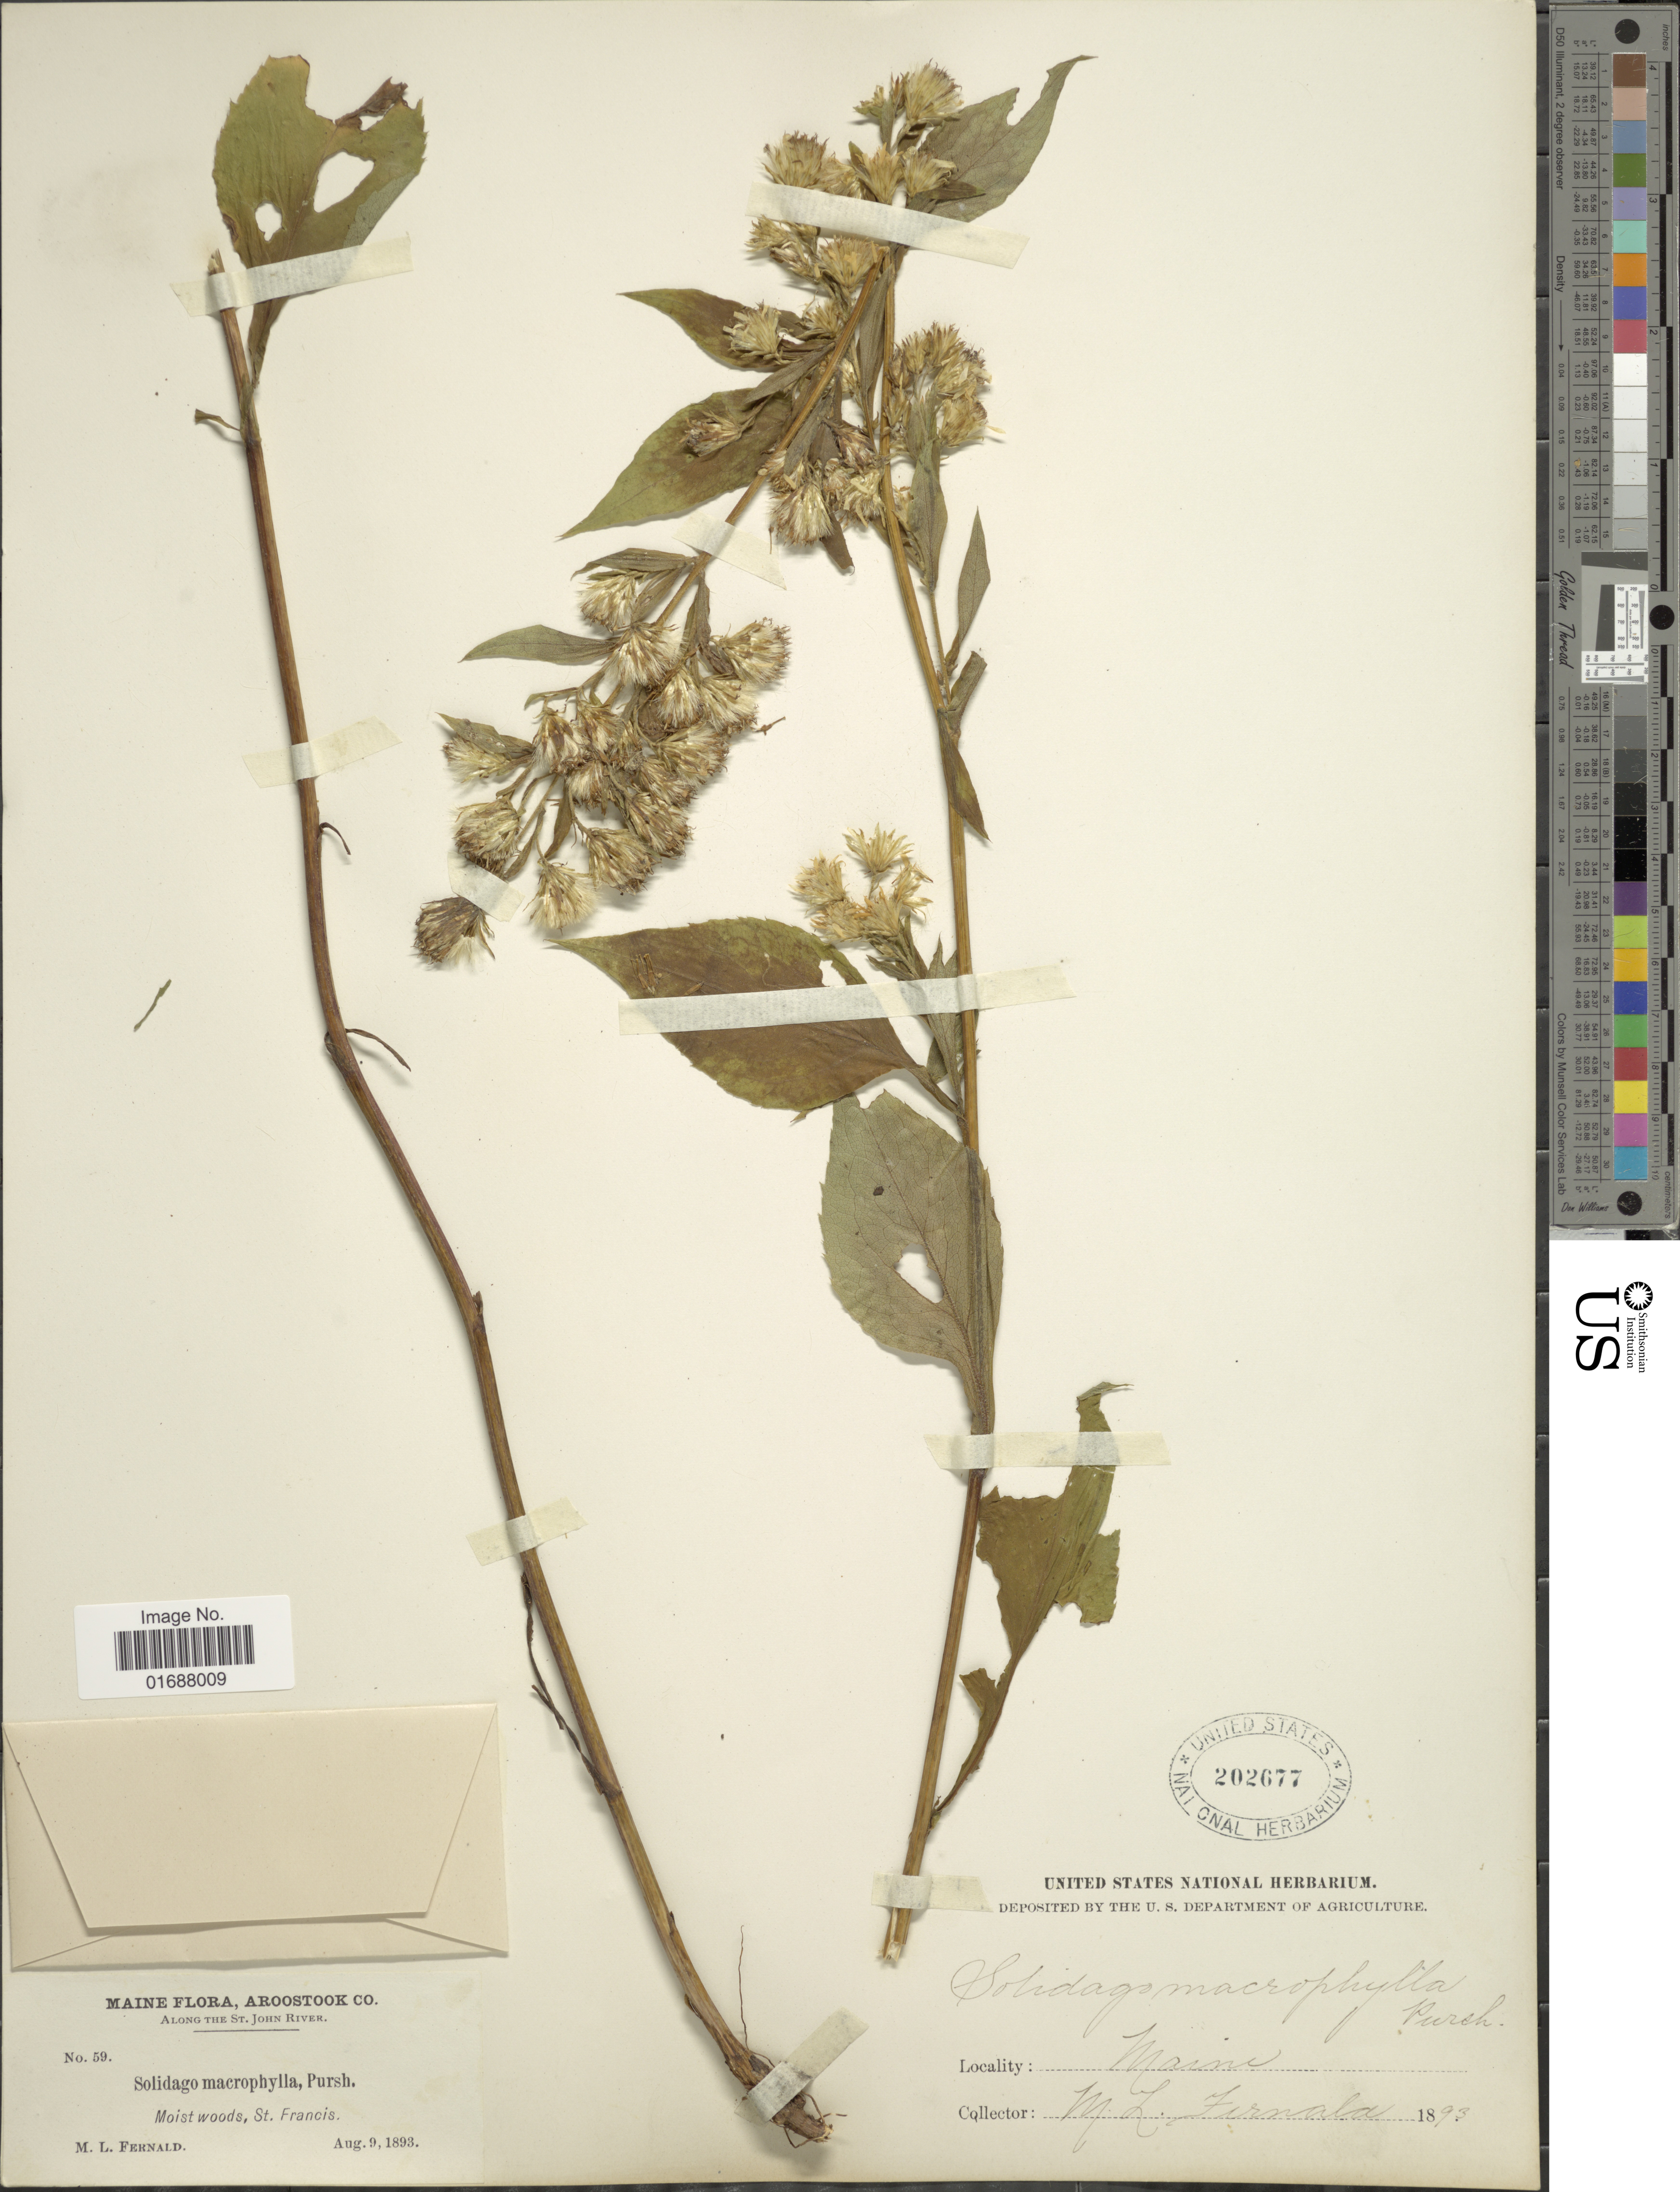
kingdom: Plantae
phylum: Tracheophyta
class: Magnoliopsida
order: Asterales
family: Asteraceae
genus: Solidago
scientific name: Solidago macrophylla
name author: Banks ex Pursh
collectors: M. L. Fernald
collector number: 59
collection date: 1893-08-09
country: United States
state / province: Maine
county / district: Aroostook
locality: St. Francis.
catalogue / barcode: US 202677